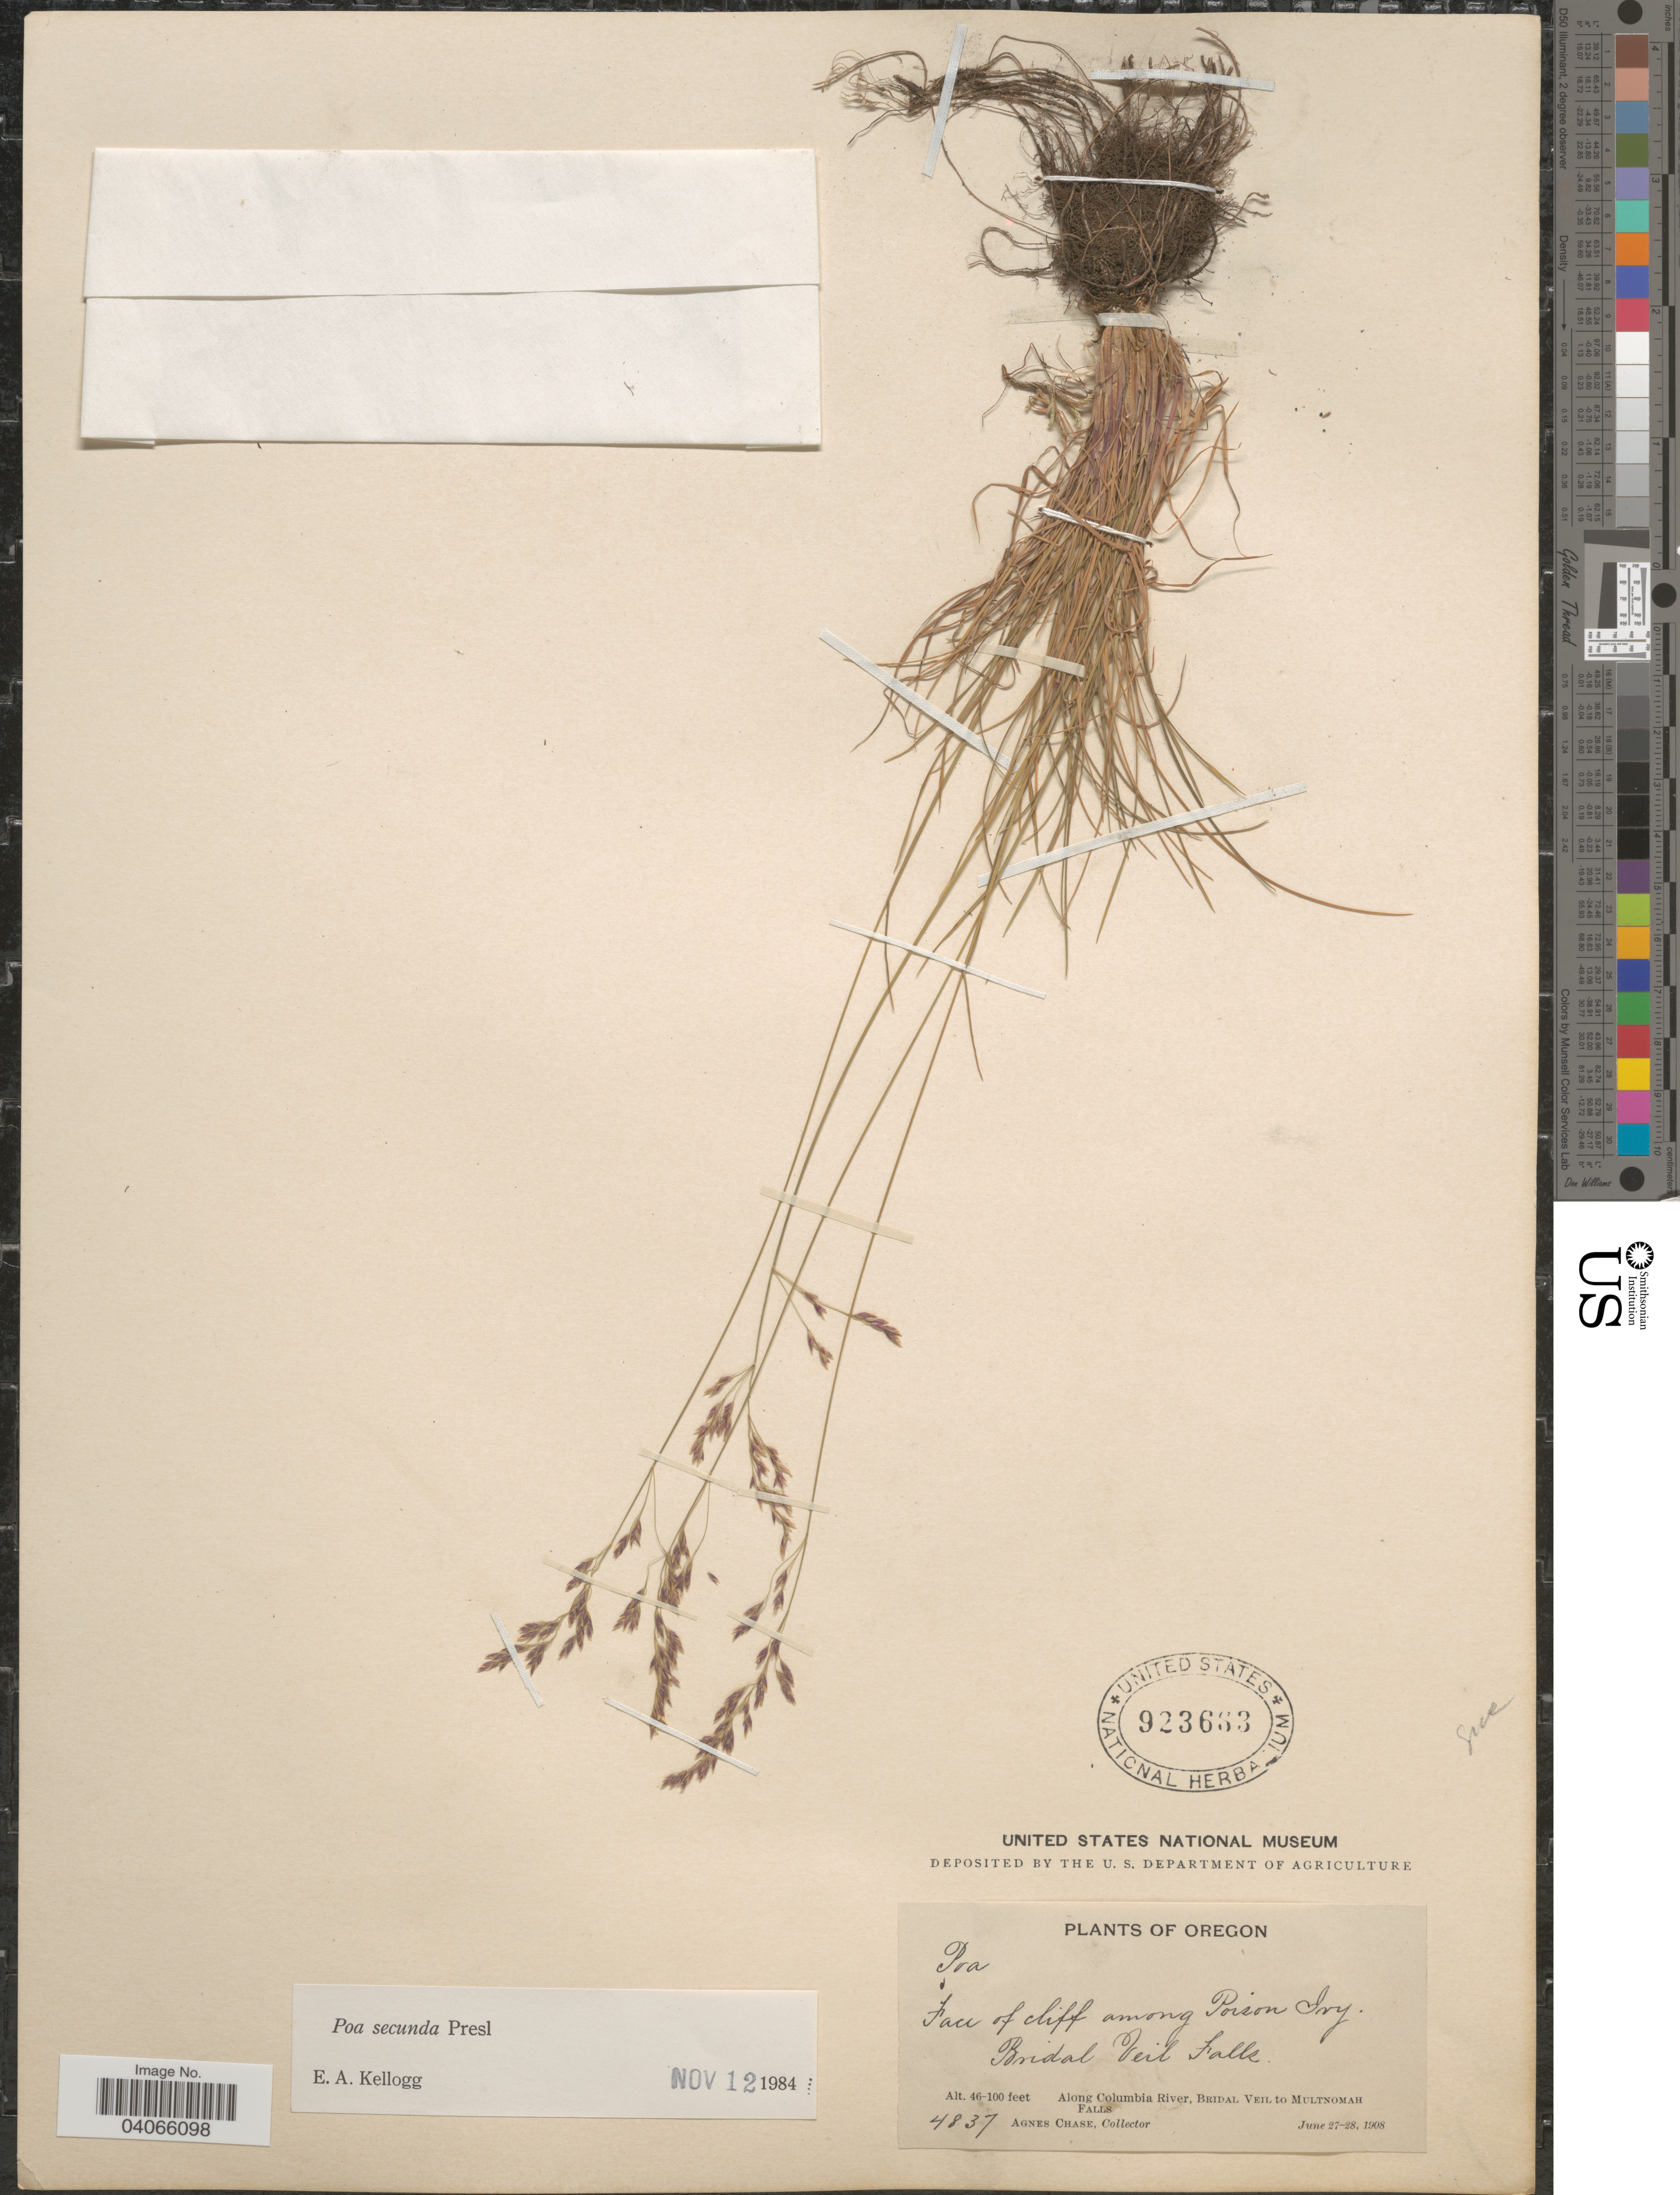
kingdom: Plantae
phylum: Tracheophyta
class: Liliopsida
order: Poales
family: Poaceae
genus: Poa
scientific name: Poa secunda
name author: J. Presl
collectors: A. Chase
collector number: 4837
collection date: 1908-06-27/1908-06-28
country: United States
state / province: Oregon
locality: Face of cliff among Poison Ivy. Bridal Veil Falls. Along Columbia River, Bridal Veil to Multnomah Falls.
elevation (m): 14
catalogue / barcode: US 923683